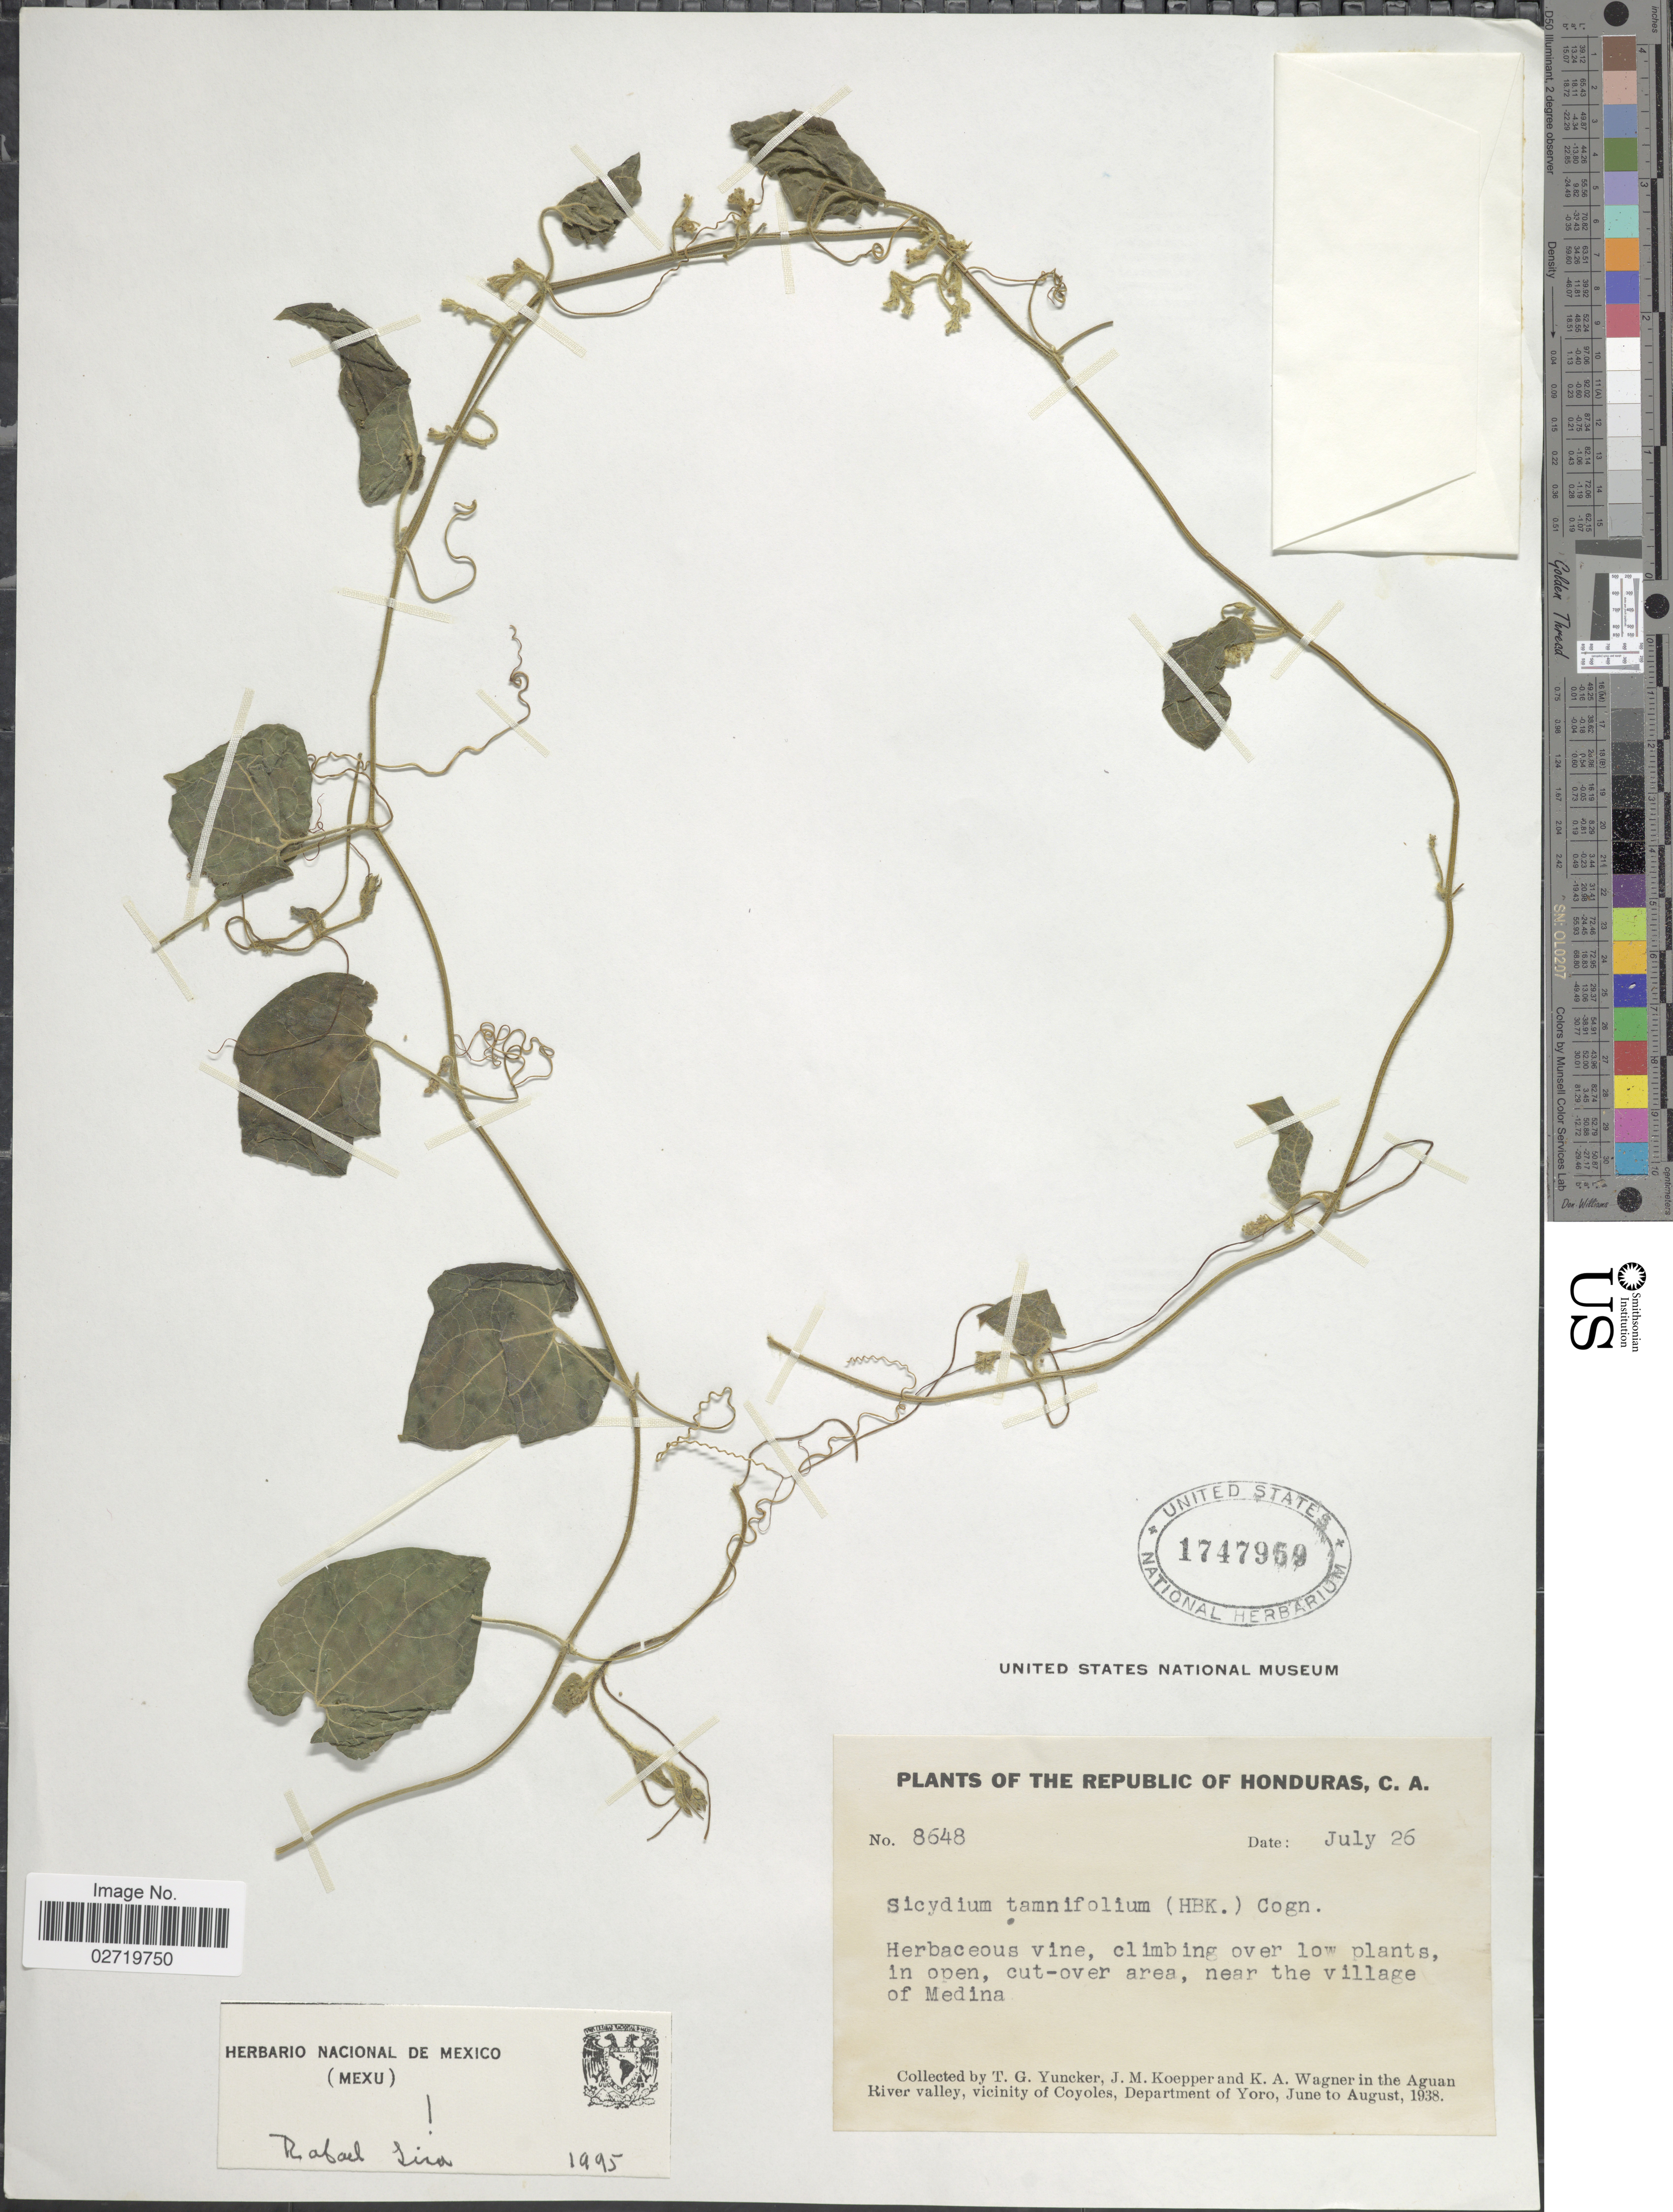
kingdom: Plantae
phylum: Tracheophyta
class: Magnoliopsida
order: Cucurbitales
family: Cucurbitaceae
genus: Sicydium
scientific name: Sicydium tamnifolium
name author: (Kunth) Cogn.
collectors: T. G. Yuncker, J. M. Koepper & K. A. Wagner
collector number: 8648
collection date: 1938-07-26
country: Honduras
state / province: Yoro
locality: Near the village of Medina. Aguan River Valley, vicinity of Coyoles, Department of Yoro.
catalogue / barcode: US 1747969